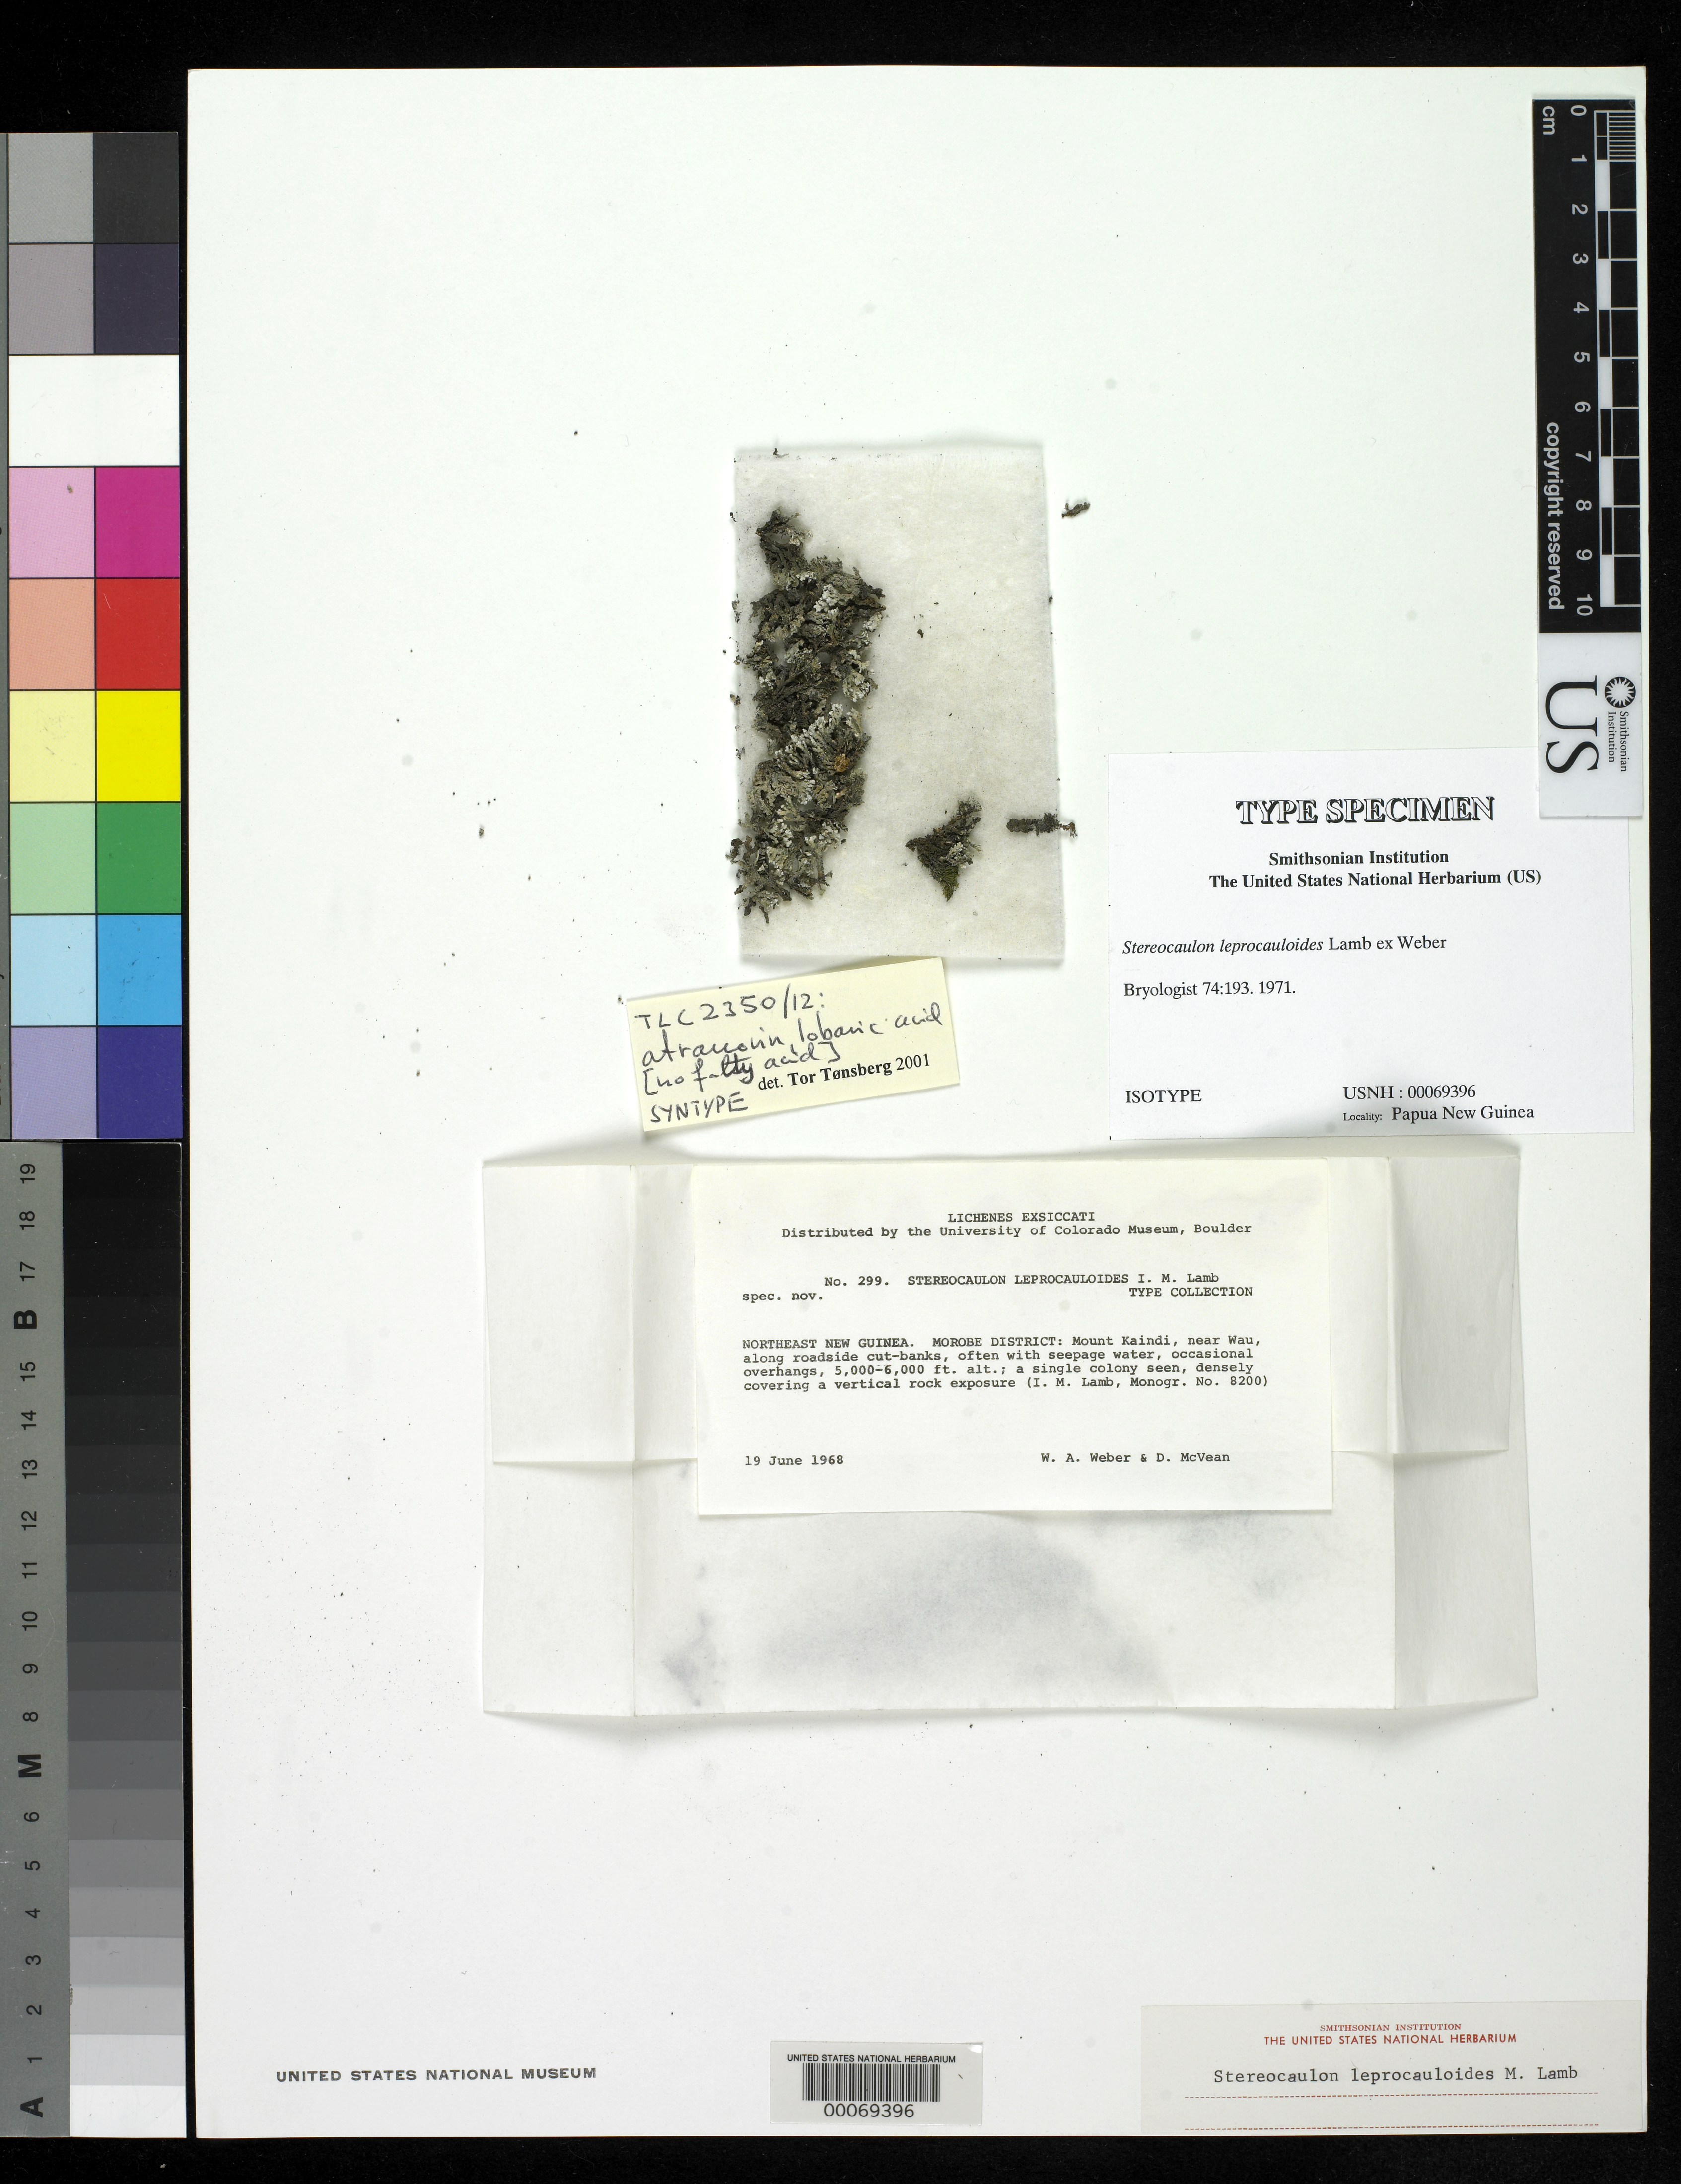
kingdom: Fungi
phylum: Ascomycota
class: Lecanoromycetes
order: Lecanorales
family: Stereocaulaceae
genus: Stereocaulon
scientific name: Stereocaulon leprocauloides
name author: I.M. Lamb ex W.A. Weber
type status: Isotype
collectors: W. A. Weber & D. McVean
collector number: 299 Lich. Esx. U. Colo. Mus.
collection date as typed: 19 Jun 1968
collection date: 1968-06-19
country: Papua New Guinea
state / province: Morobe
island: New Guinea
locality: Mt. Kaindi, near Wau; alt. 5000-6000 ft.